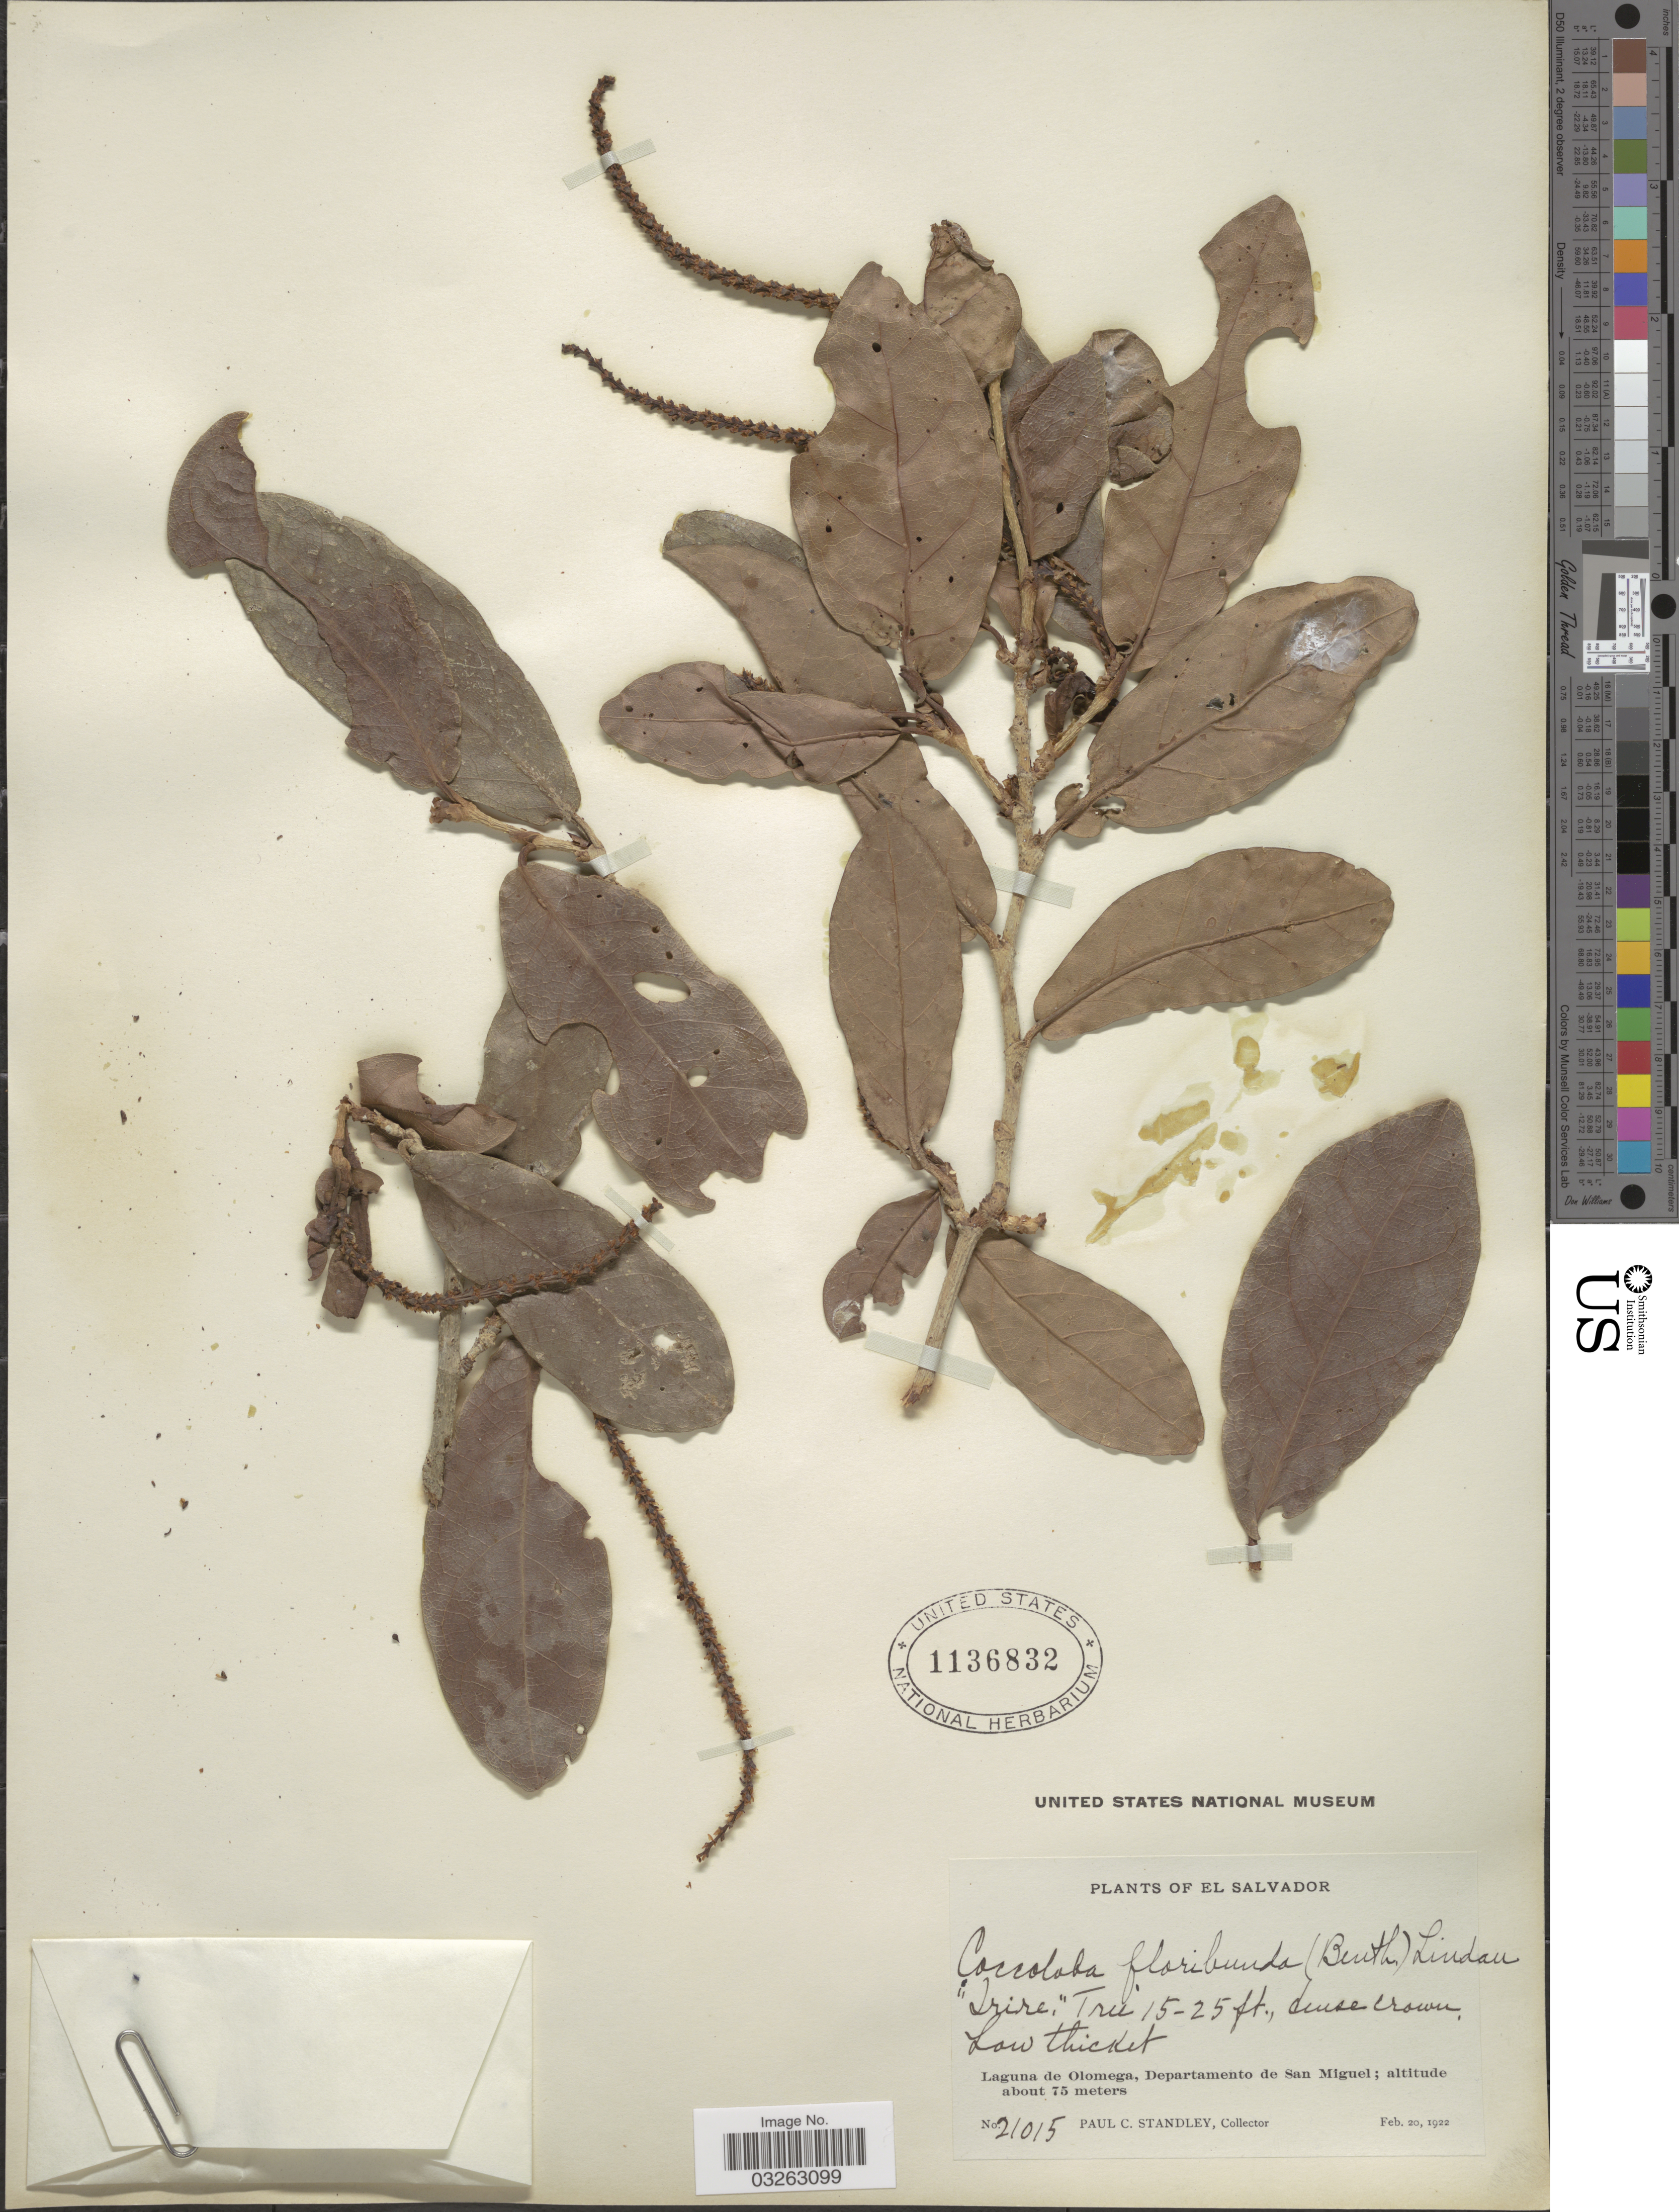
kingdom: Plantae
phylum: Tracheophyta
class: Magnoliopsida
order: Caryophyllales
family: Polygonaceae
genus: Coccoloba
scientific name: Coccoloba venosa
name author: L.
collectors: P. C. Standley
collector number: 21015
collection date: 1922-02-20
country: El Salvador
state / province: San Miguel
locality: Laguna de Olomega, Departamento de San Miguel.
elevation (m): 75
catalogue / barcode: US 1136832